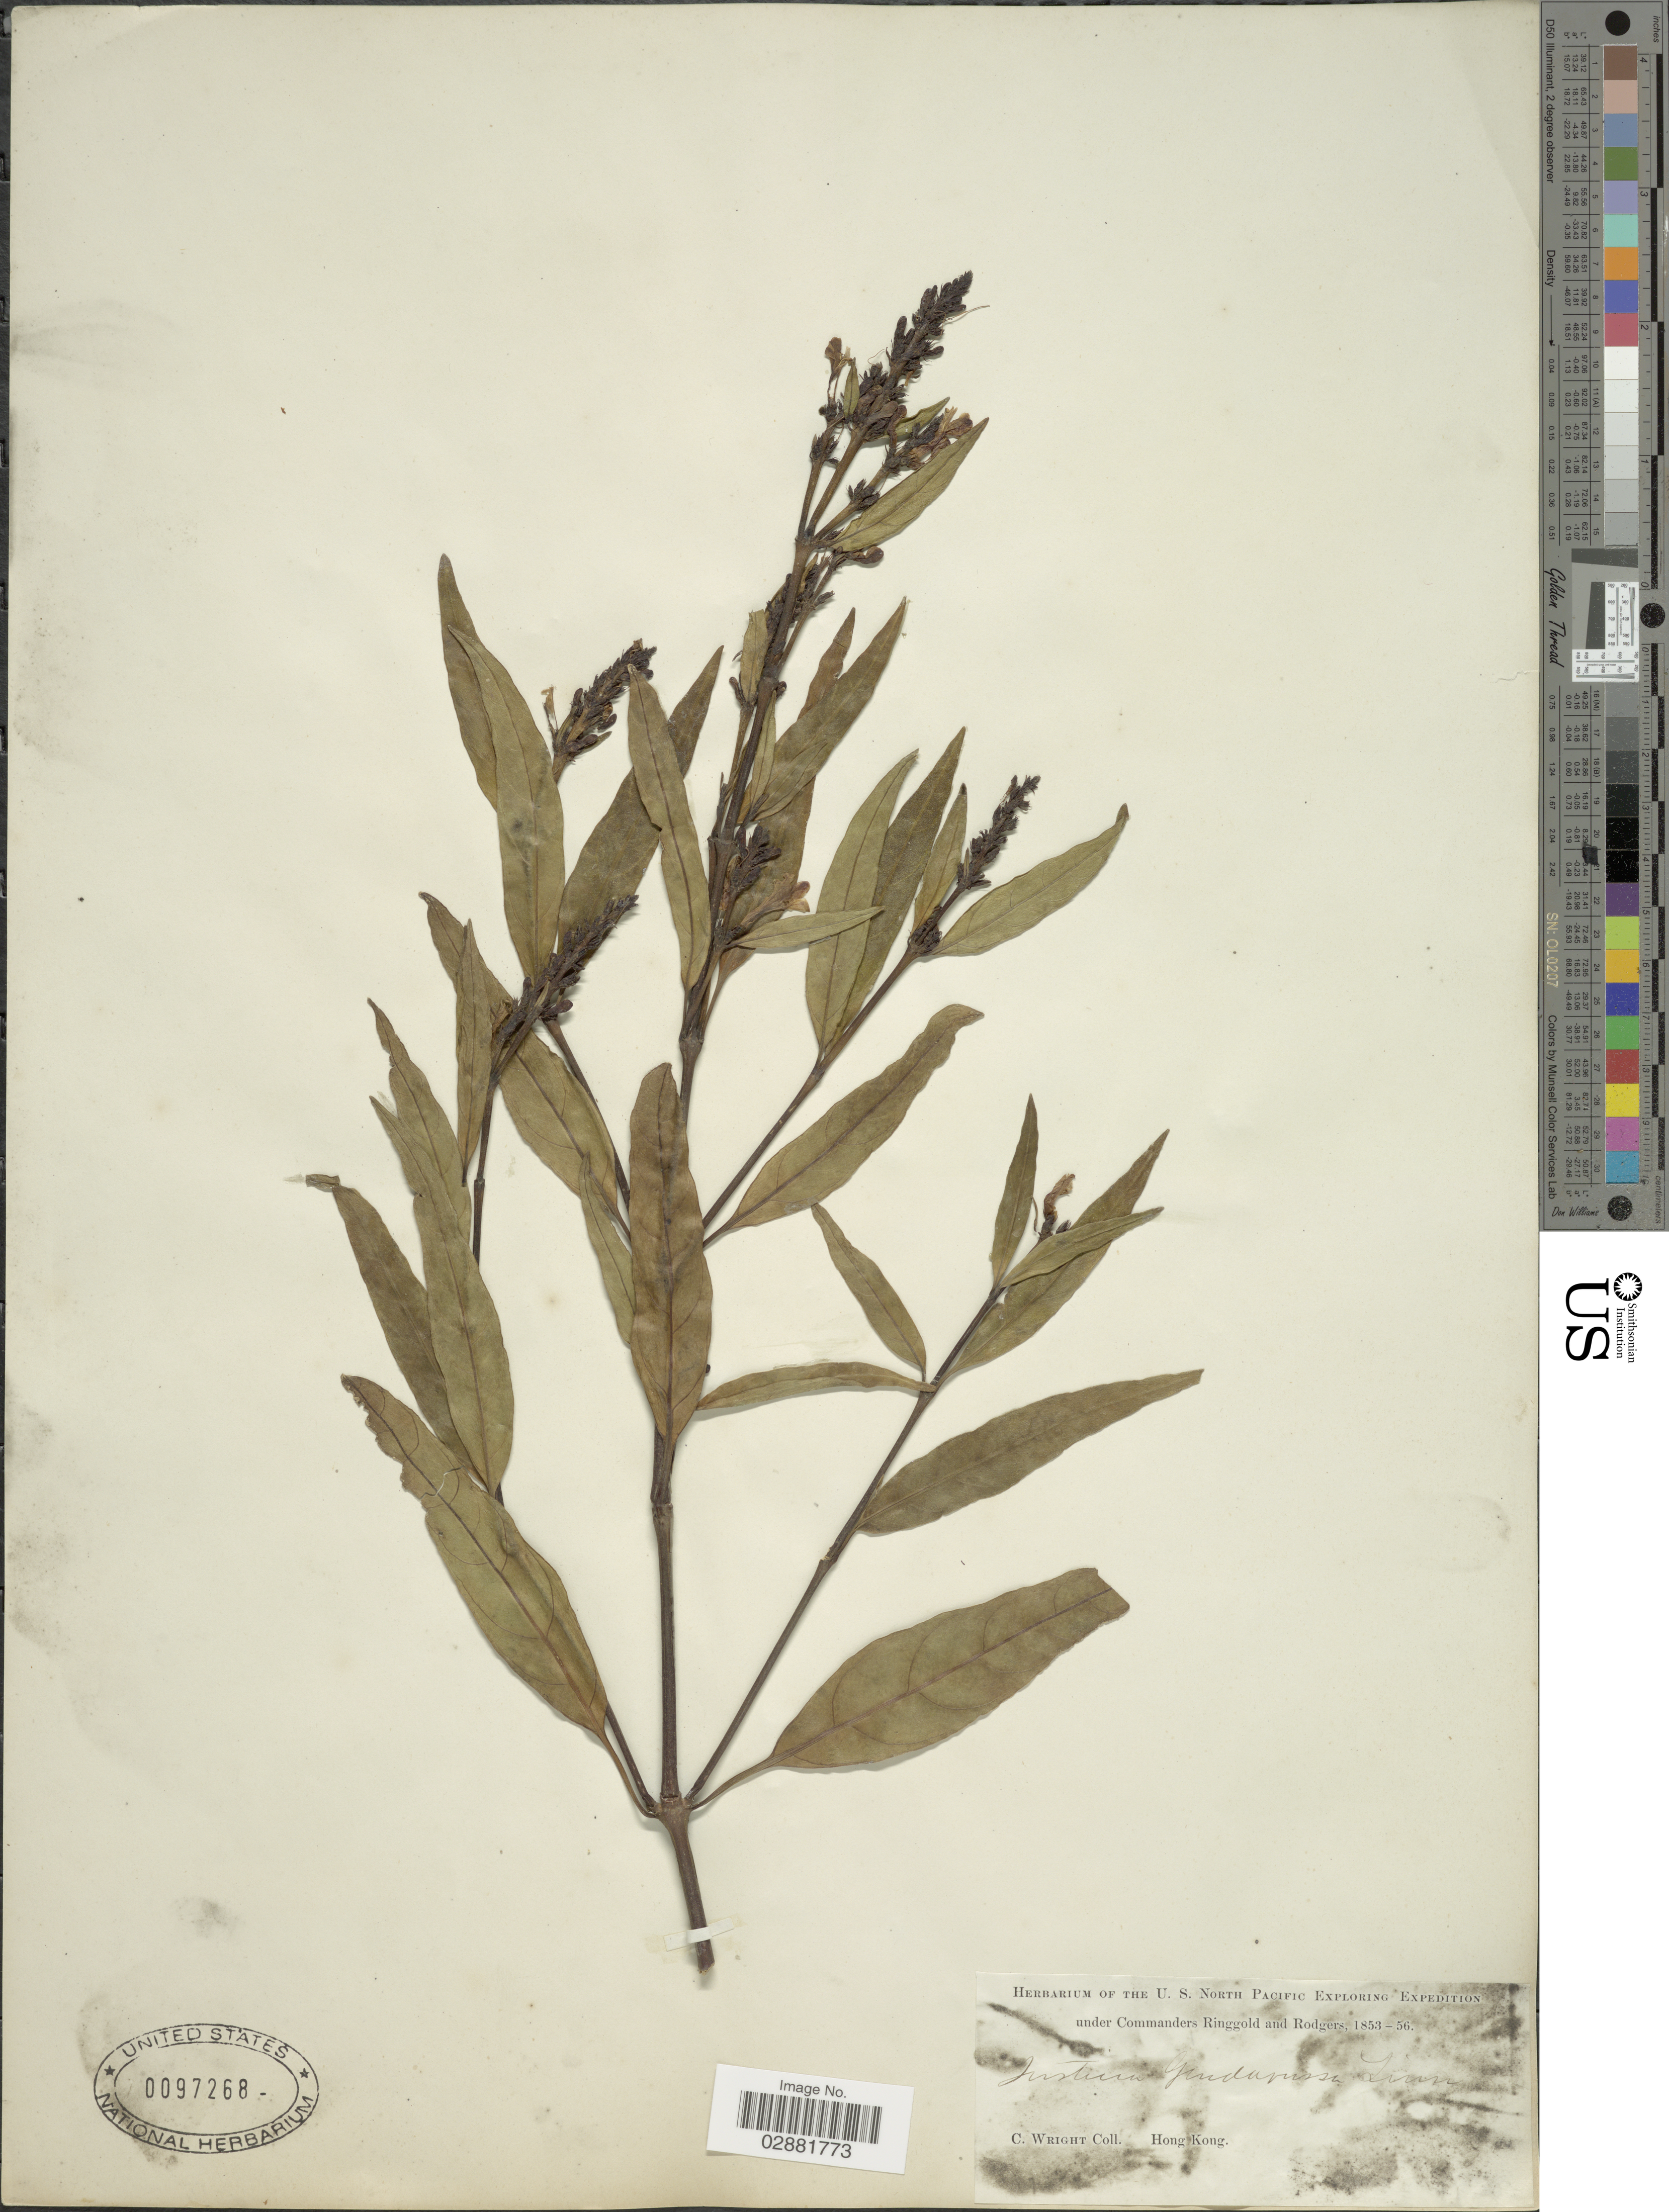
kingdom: Plantae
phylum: Tracheophyta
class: Magnoliopsida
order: Lamiales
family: Acanthaceae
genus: Justicia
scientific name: Justicia gendarussa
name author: Burm. f.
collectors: C. Wright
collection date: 1853/1856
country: China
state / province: Hong Kong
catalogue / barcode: US 97268